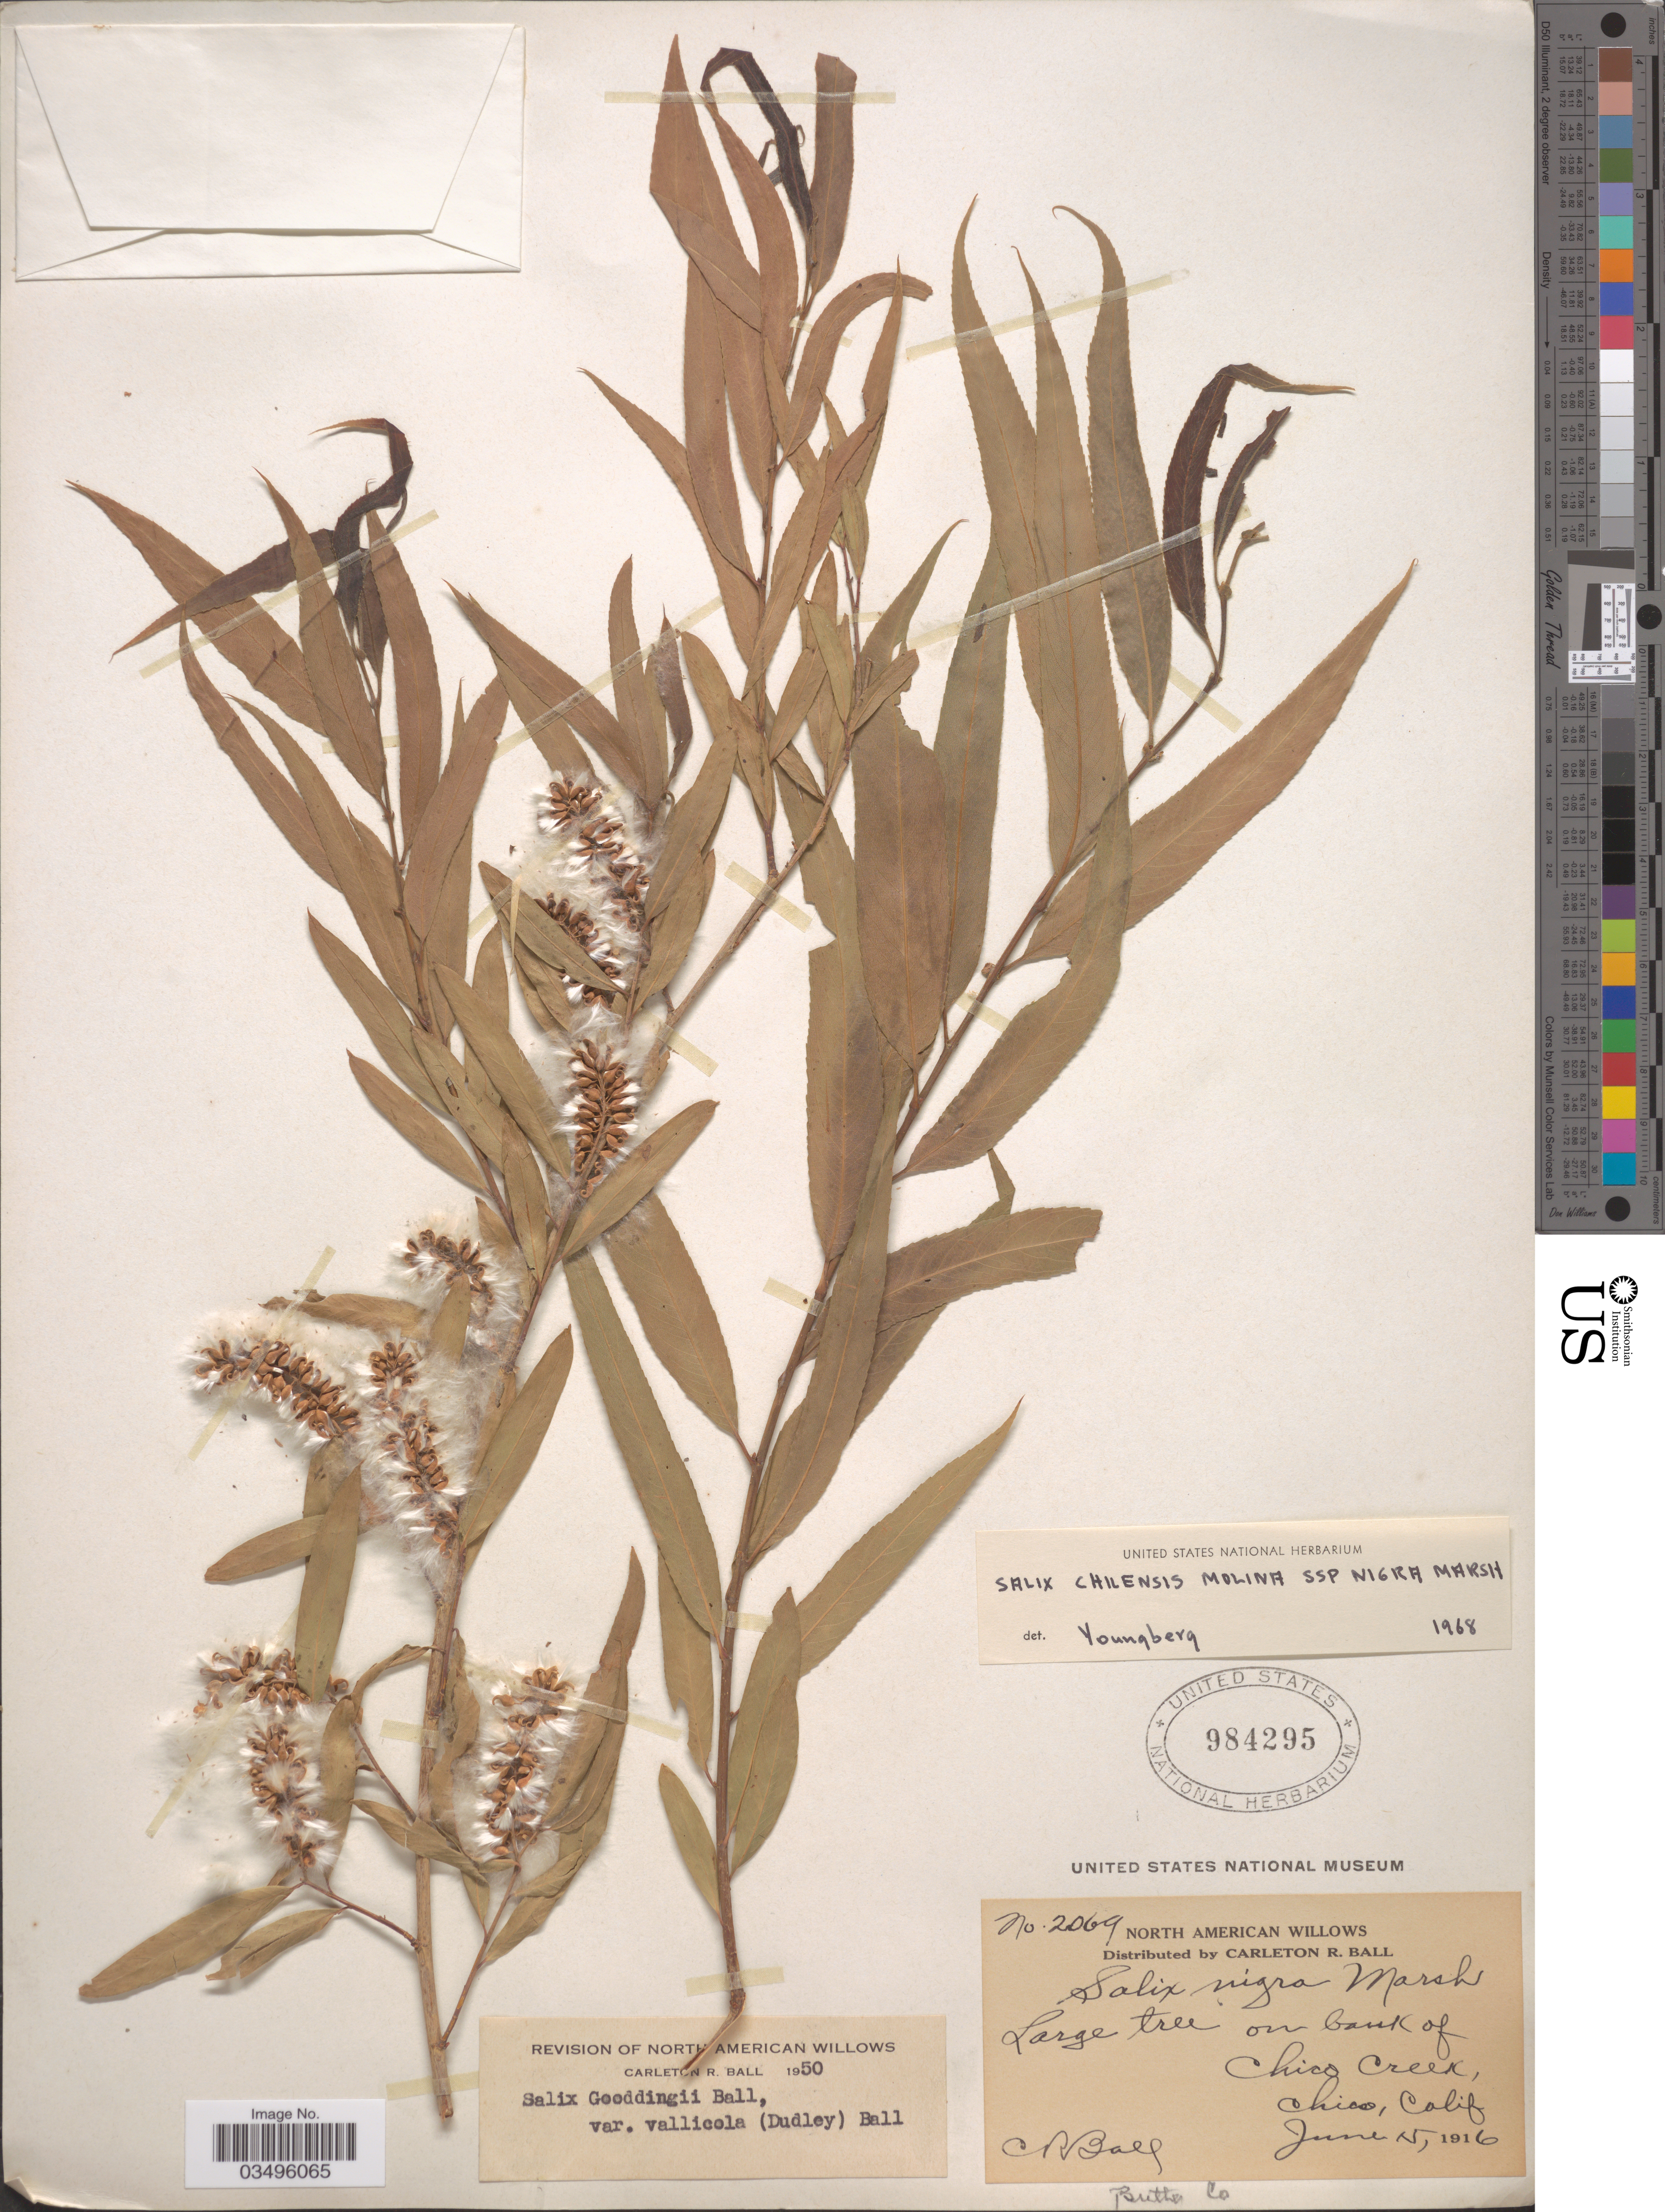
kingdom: Plantae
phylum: Tracheophyta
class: Magnoliopsida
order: Malpighiales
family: Salicaceae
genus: Salix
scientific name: Salix chilensis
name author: Molina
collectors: C. R. Ball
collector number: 2069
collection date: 1916-06-15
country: United States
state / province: California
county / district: Butte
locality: On bank of Chico Creek, Chico. Butte Co.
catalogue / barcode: US 984295